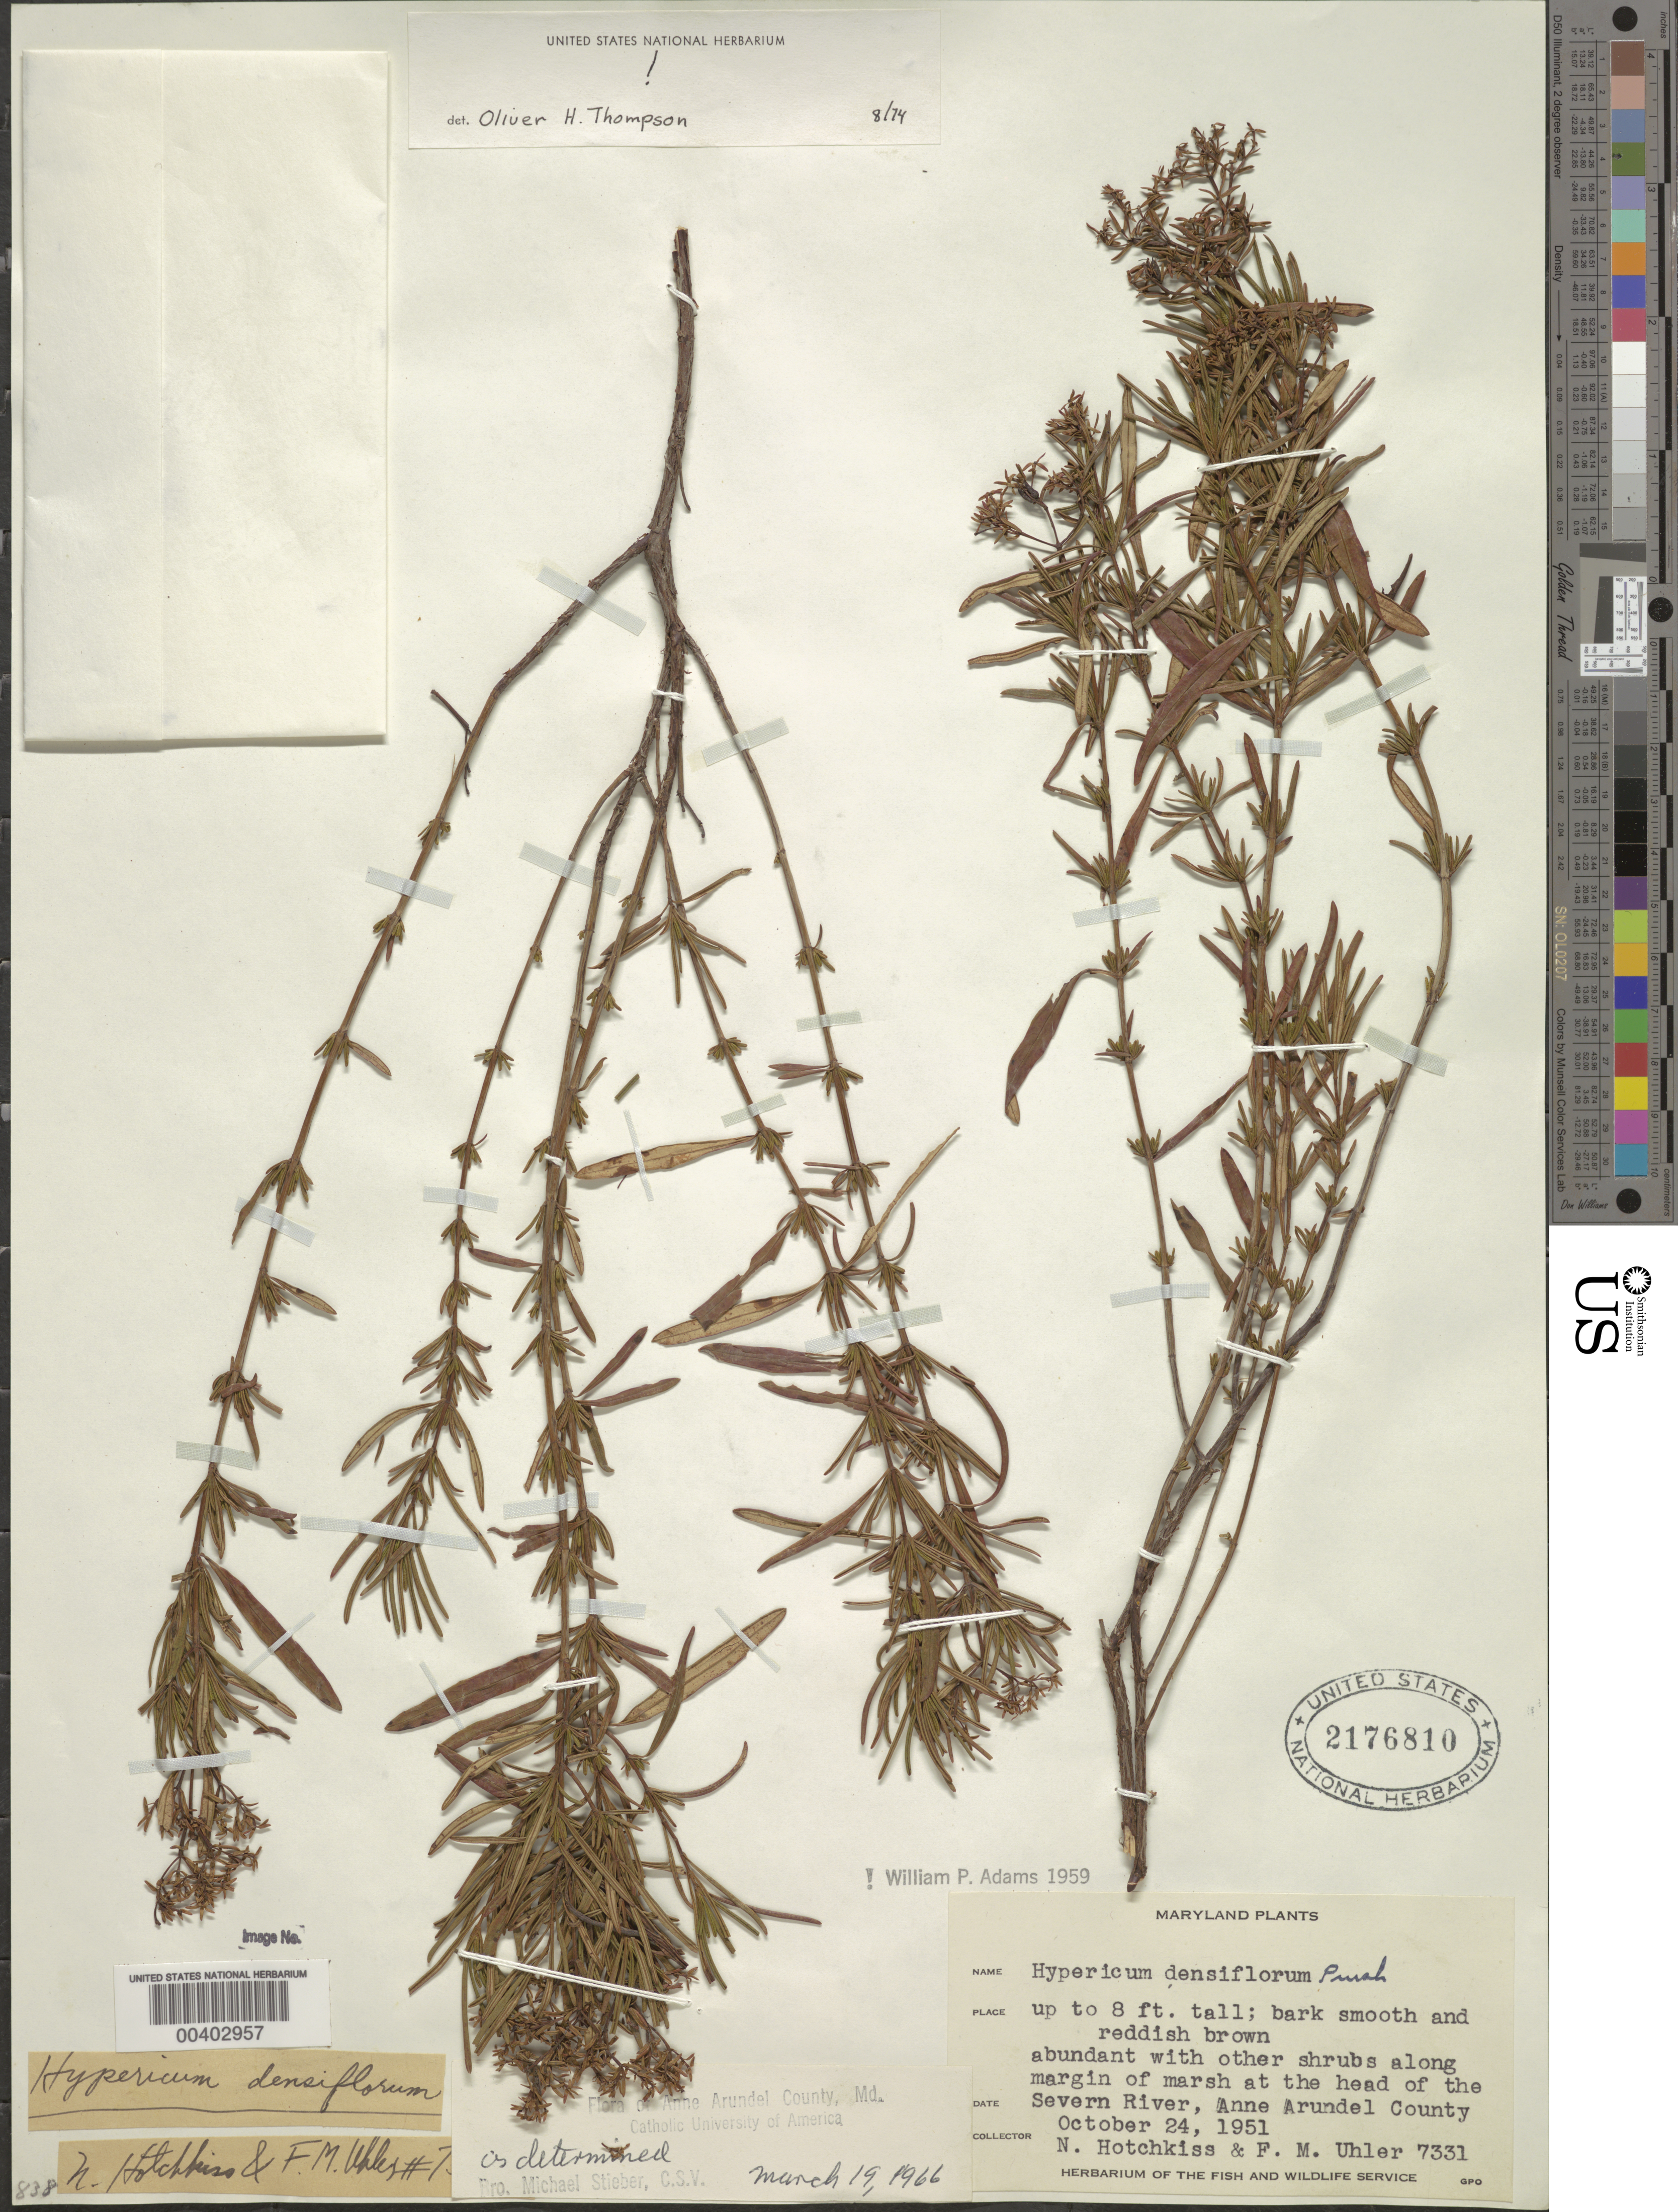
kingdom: Plantae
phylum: Tracheophyta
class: Magnoliopsida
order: Malpighiales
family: Hypericaceae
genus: Hypericum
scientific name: Hypericum densiflorum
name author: Pursh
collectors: N. Hotchkiss & F. M. Uhler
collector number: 7331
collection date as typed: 24 Oct 1951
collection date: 1951-10-24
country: United States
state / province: Maryland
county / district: Anne Arundel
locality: Severn River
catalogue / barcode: US 2176810